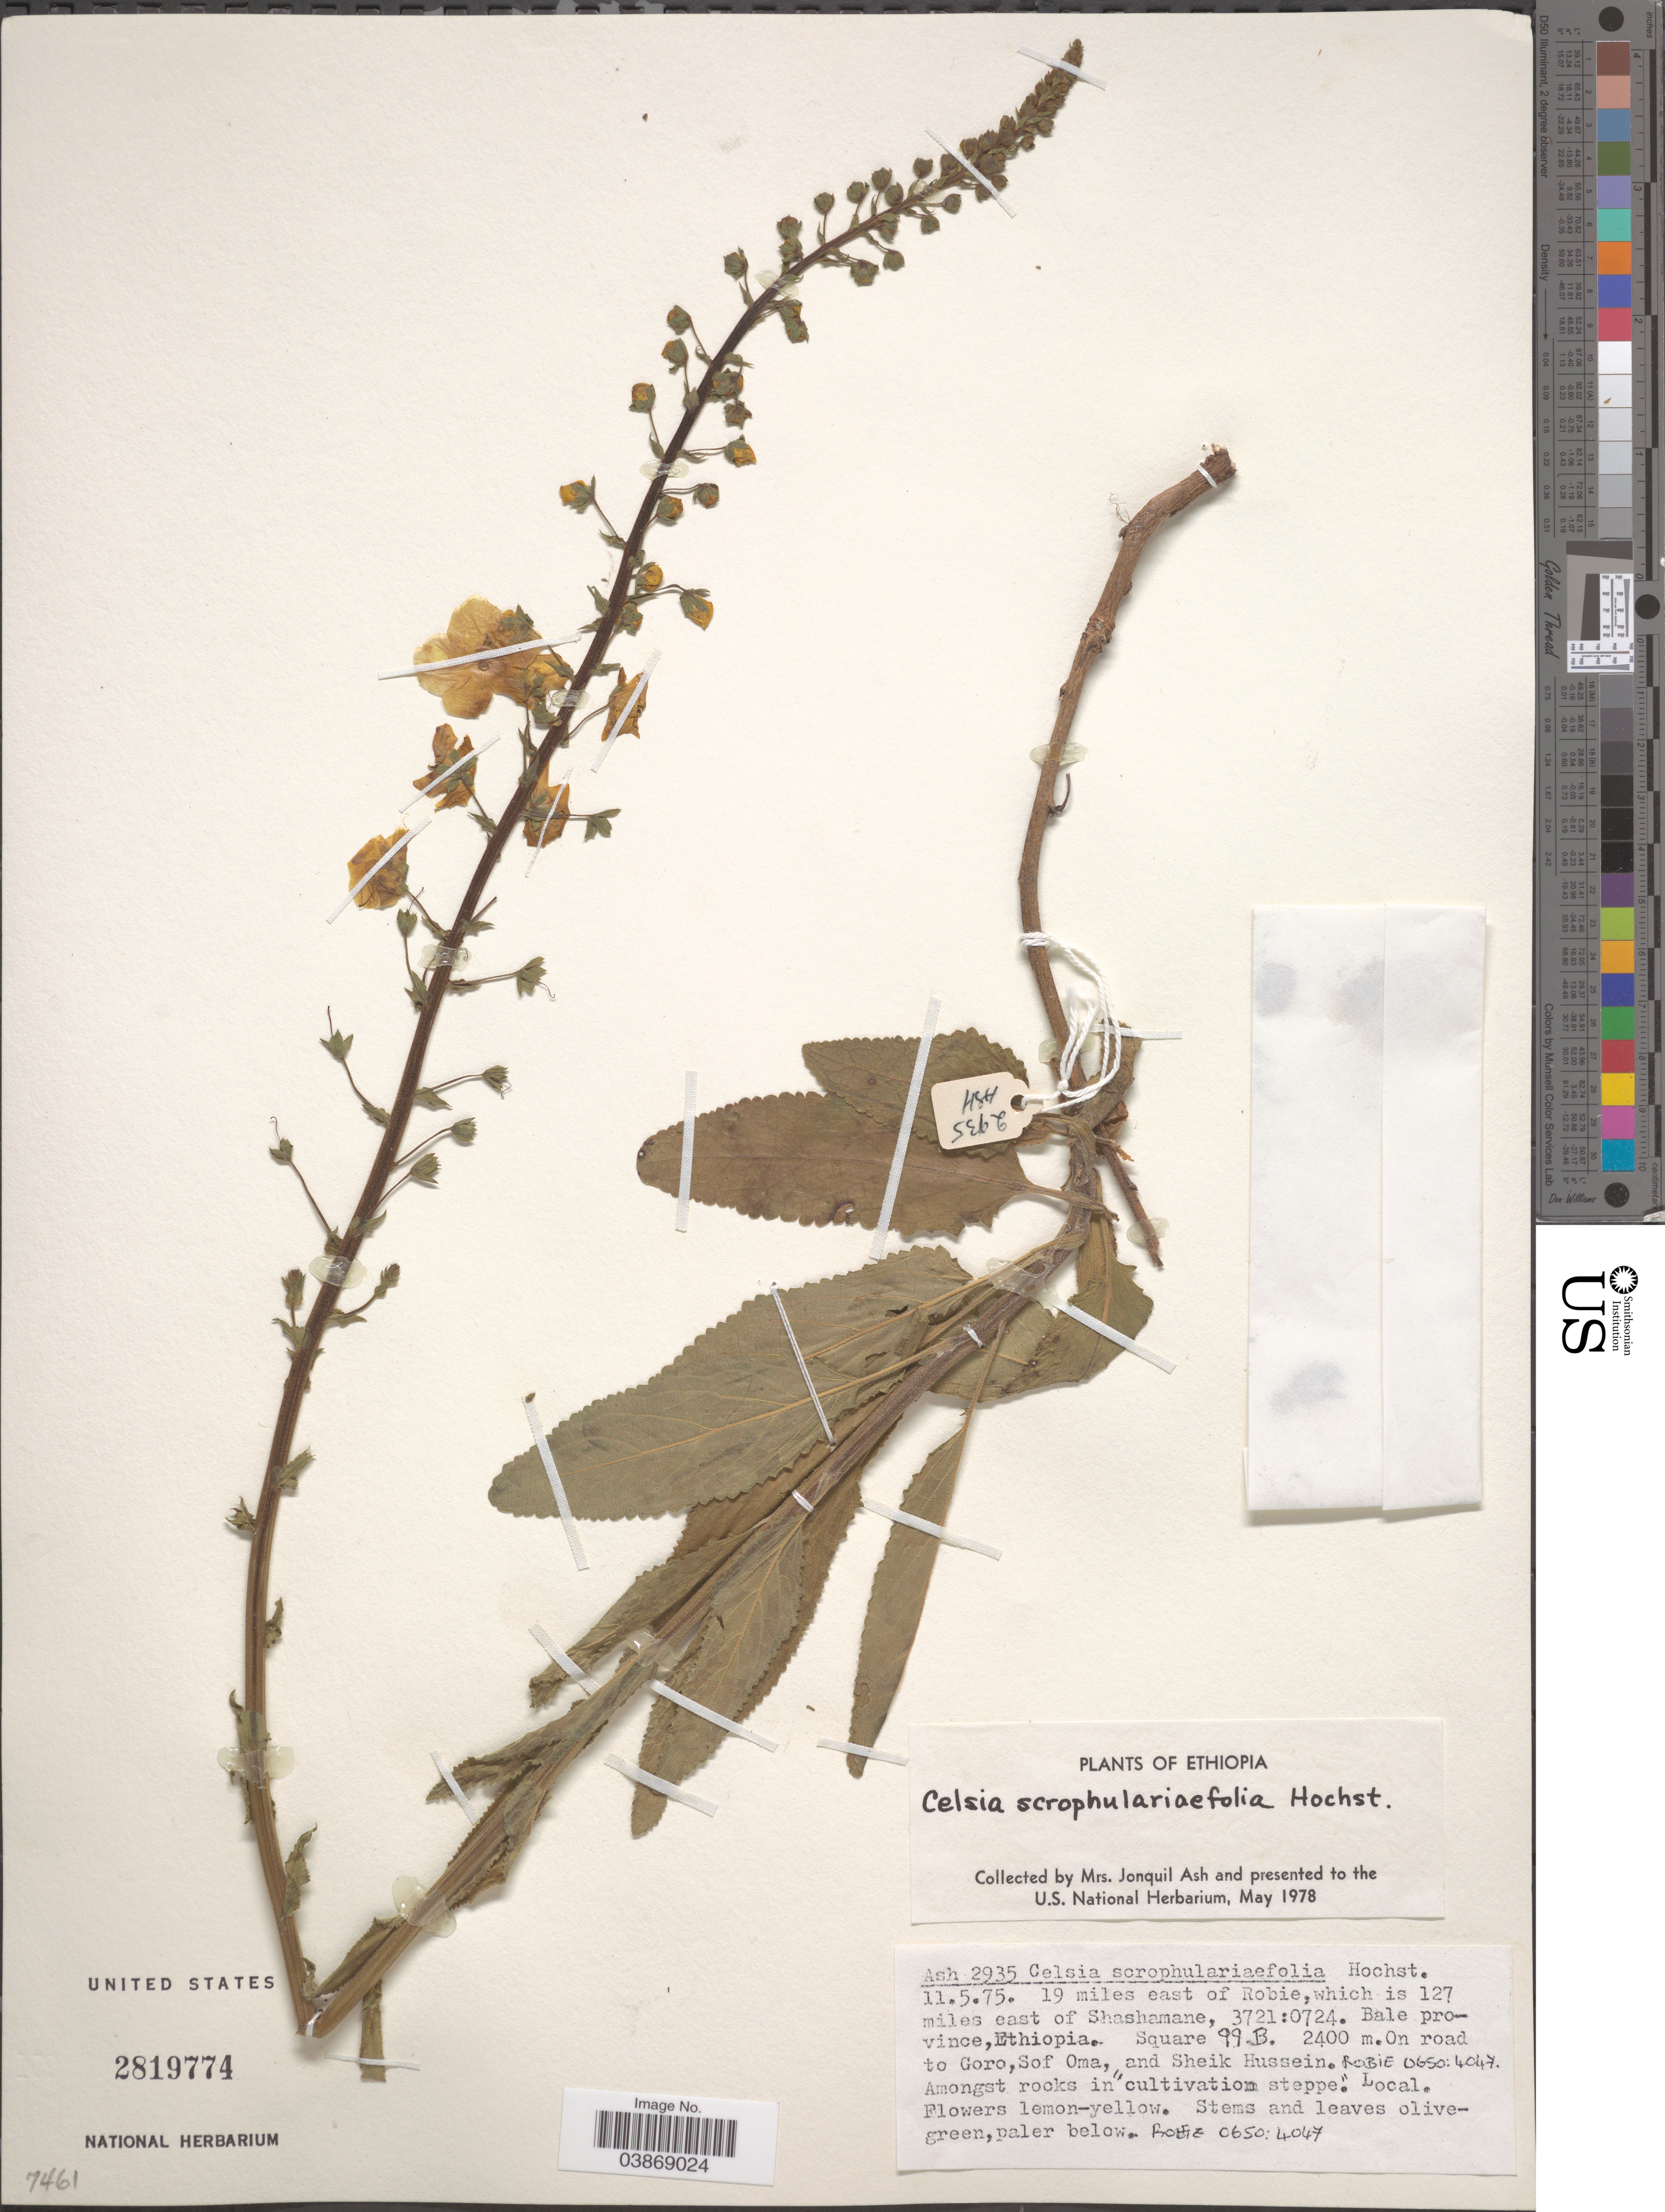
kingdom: Plantae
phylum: Tracheophyta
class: Magnoliopsida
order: Lamiales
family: Scrophulariaceae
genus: Celsia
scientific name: Celsia scrophulariifolia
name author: Hochst. & Murb.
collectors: J. Ash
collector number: Ash 2935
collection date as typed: Transcribed d/m/y: 11/5/75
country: Ethiopia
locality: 19 miles east of Robie, which is 127 miles east of Shashamane, 3721:0724. Bale Province. Square 99 B. On road to Goro, Sof Oma, and Sheik Hussein.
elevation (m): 2400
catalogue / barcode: US 2819774